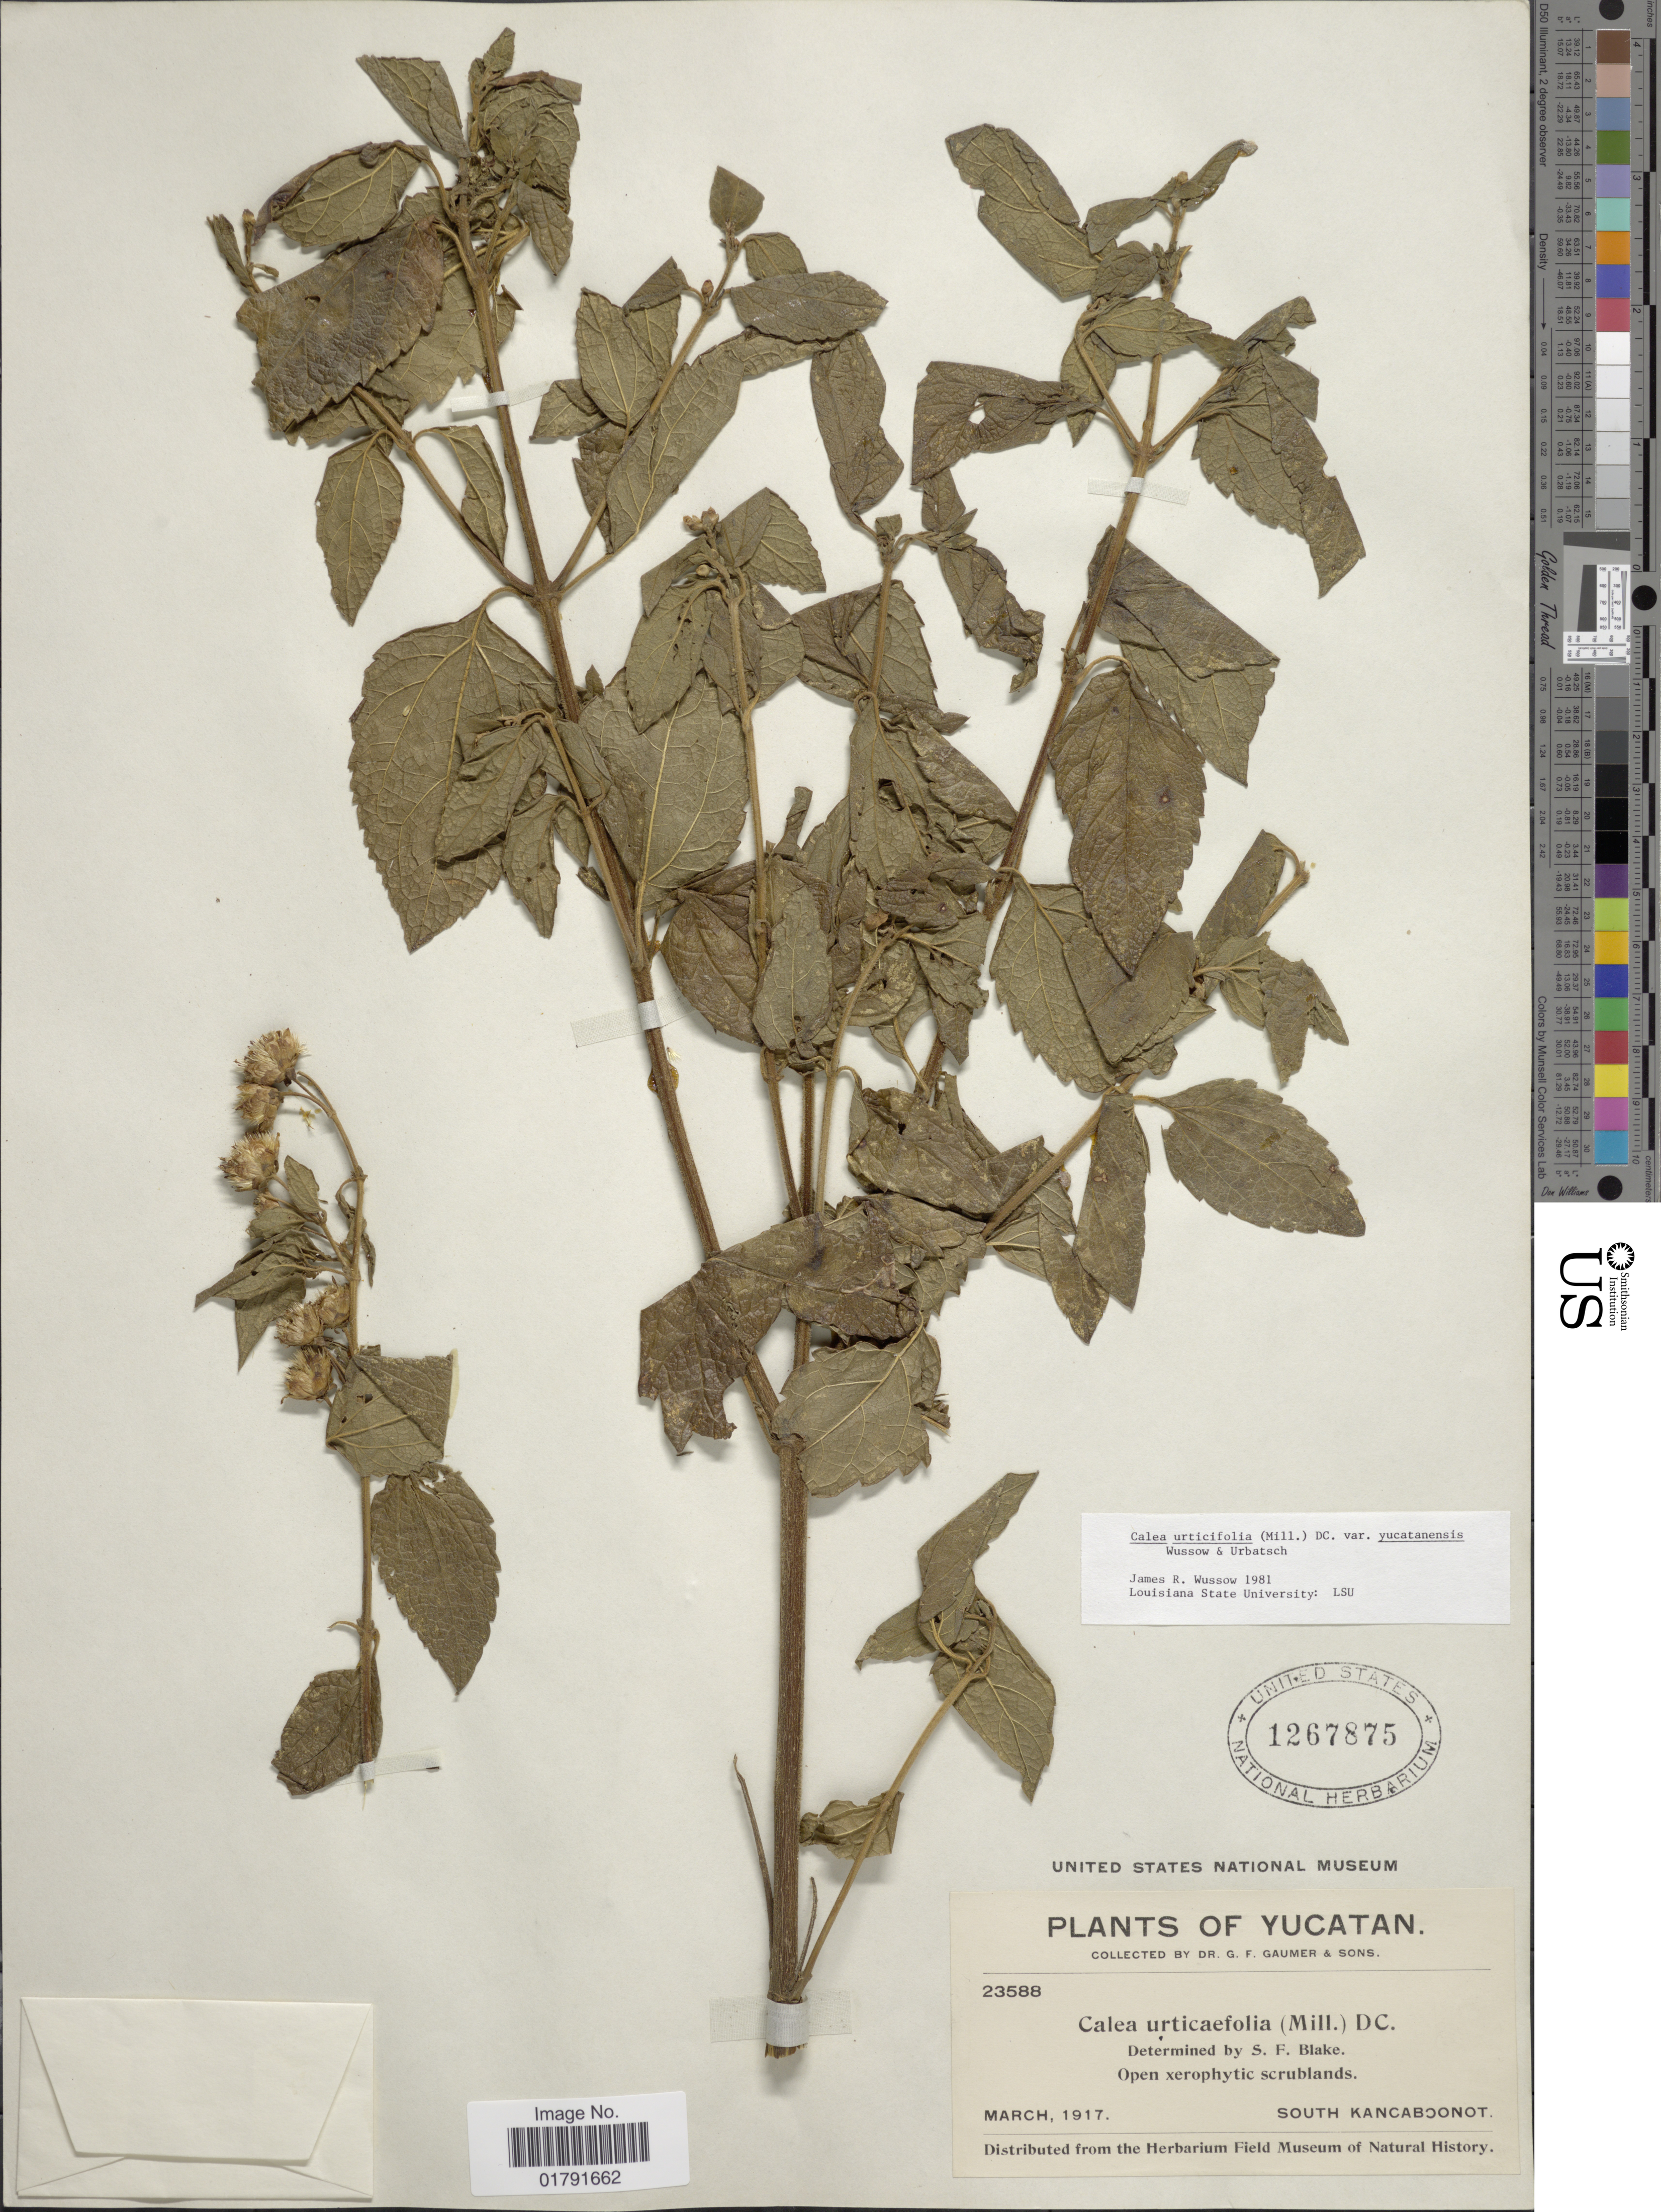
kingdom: Plantae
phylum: Tracheophyta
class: Magnoliopsida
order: Asterales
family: Asteraceae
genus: Calea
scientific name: Calea urticifolia var. yucataenensis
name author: Wussow et al.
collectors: G. F. Gaumer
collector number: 23588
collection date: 1917-03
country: Mexico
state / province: Yucatán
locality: South Kancaboonot.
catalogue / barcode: US 1267875